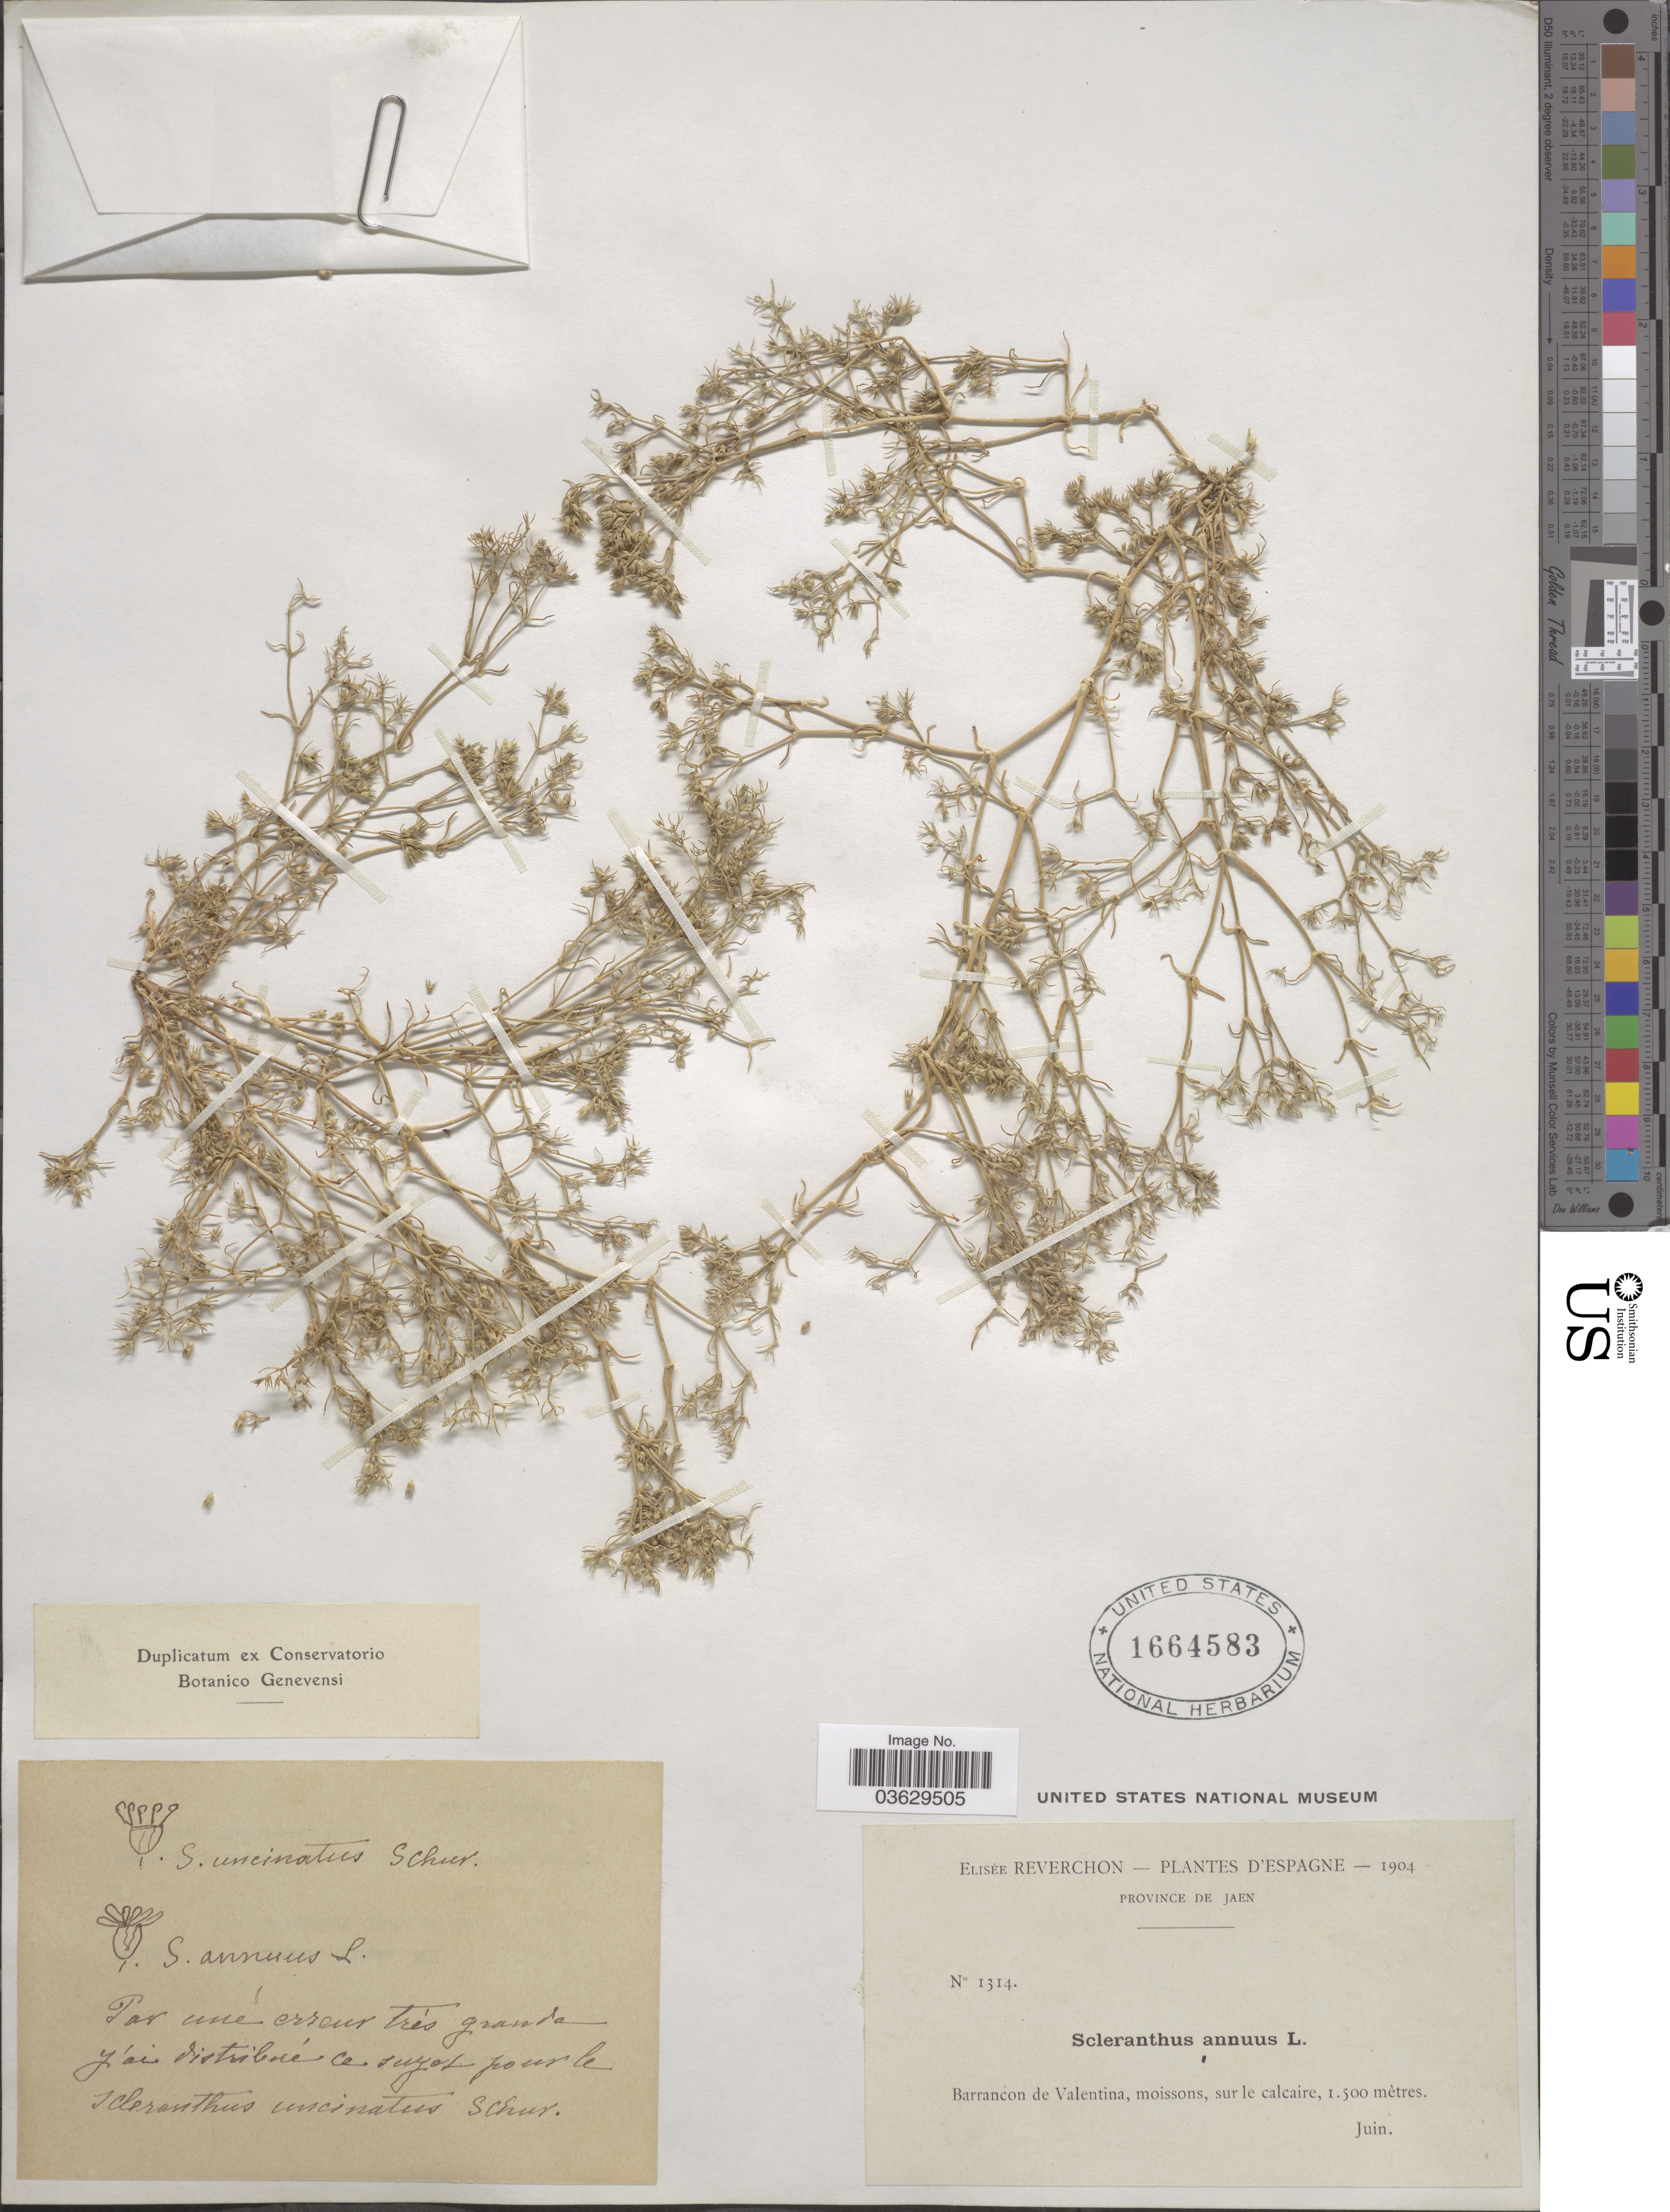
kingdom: Plantae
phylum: Tracheophyta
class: Magnoliopsida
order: Caryophyllales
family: Caryophyllaceae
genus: Scleranthus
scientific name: Scleranthus annuus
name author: L.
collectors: E. Reverchon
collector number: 1314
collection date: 1904-06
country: Spain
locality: D'Espagne. Barrancon de Valentina, moissons, sur le calcaire.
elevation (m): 1500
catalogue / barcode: US 1664583